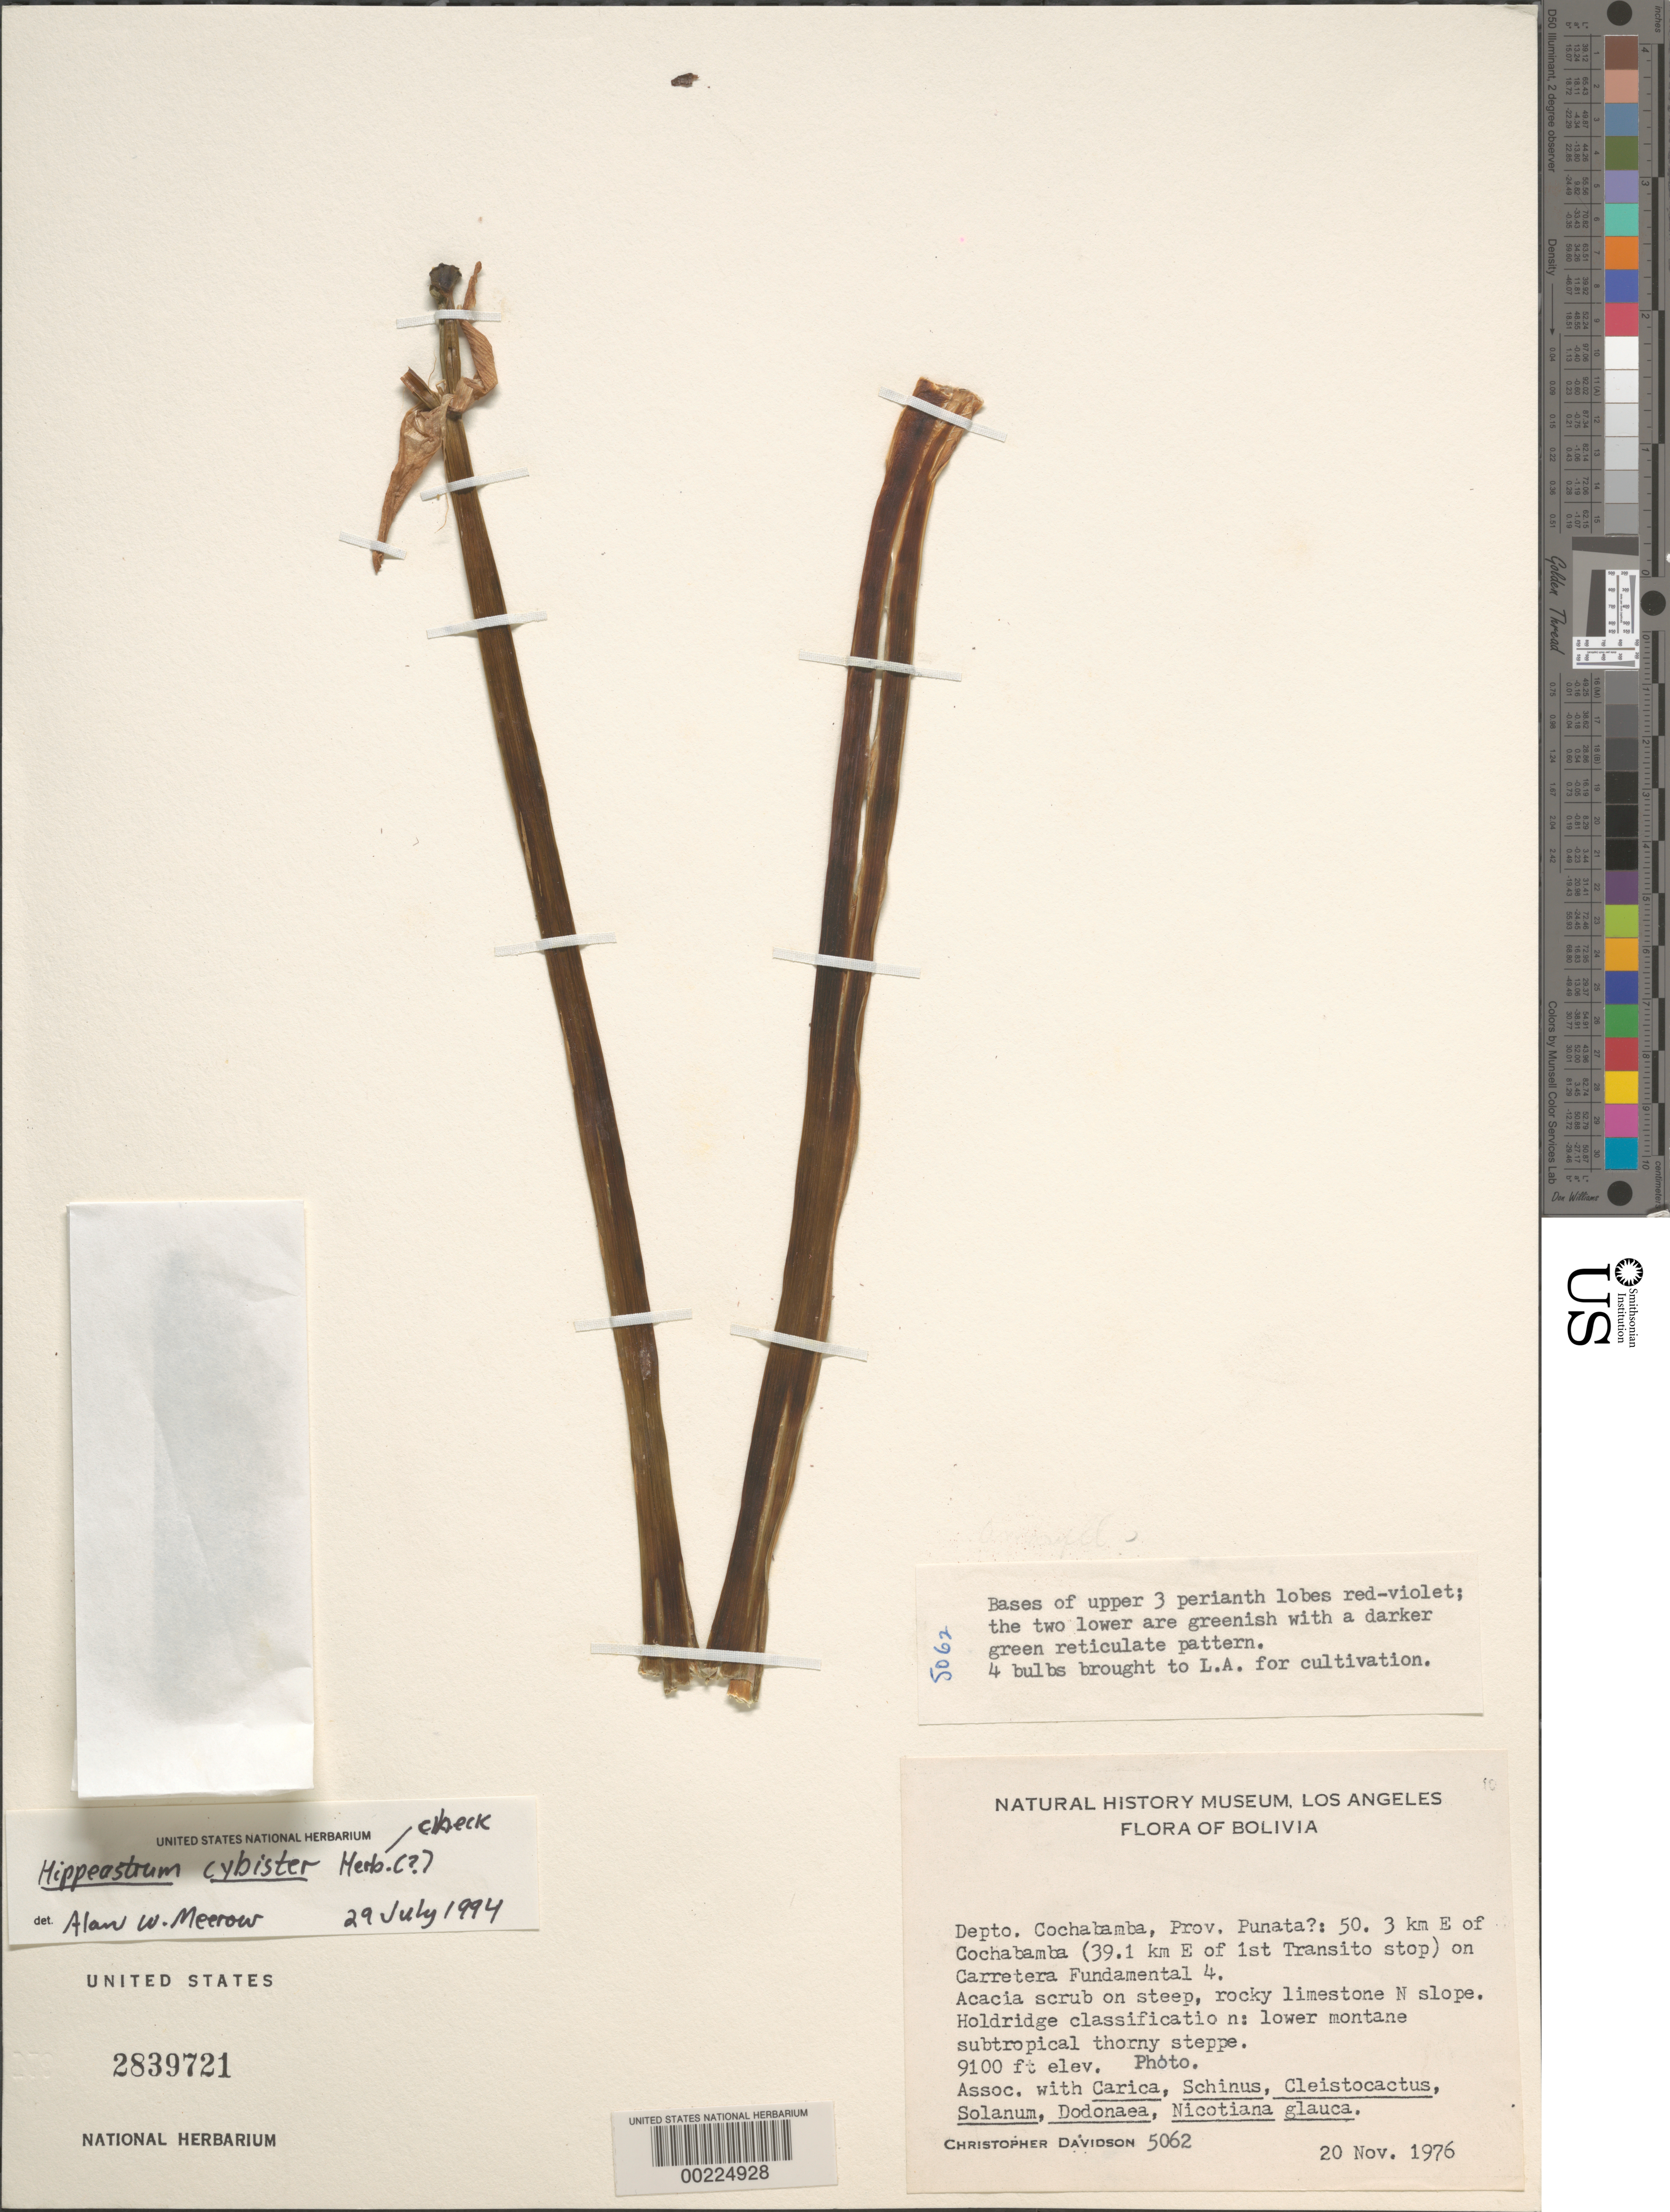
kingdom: Plantae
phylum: Tracheophyta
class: Liliopsida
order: Asparagales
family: Amaryllidaceae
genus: Hippeastrum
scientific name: Hippeastrum cybister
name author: Benth. & Hook. f.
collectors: C. Davidson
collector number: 5062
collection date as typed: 20 Nov 1976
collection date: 1976-11-20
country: Bolivia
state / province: Cochabamba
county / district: Punata ?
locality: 50.3 km E of Cochabamba (39.1 km E of 1st transito stop) on Carretera Fundamental 4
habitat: Acacia scrub on steep, rocky limestone n slope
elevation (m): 2774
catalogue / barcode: US 2839721